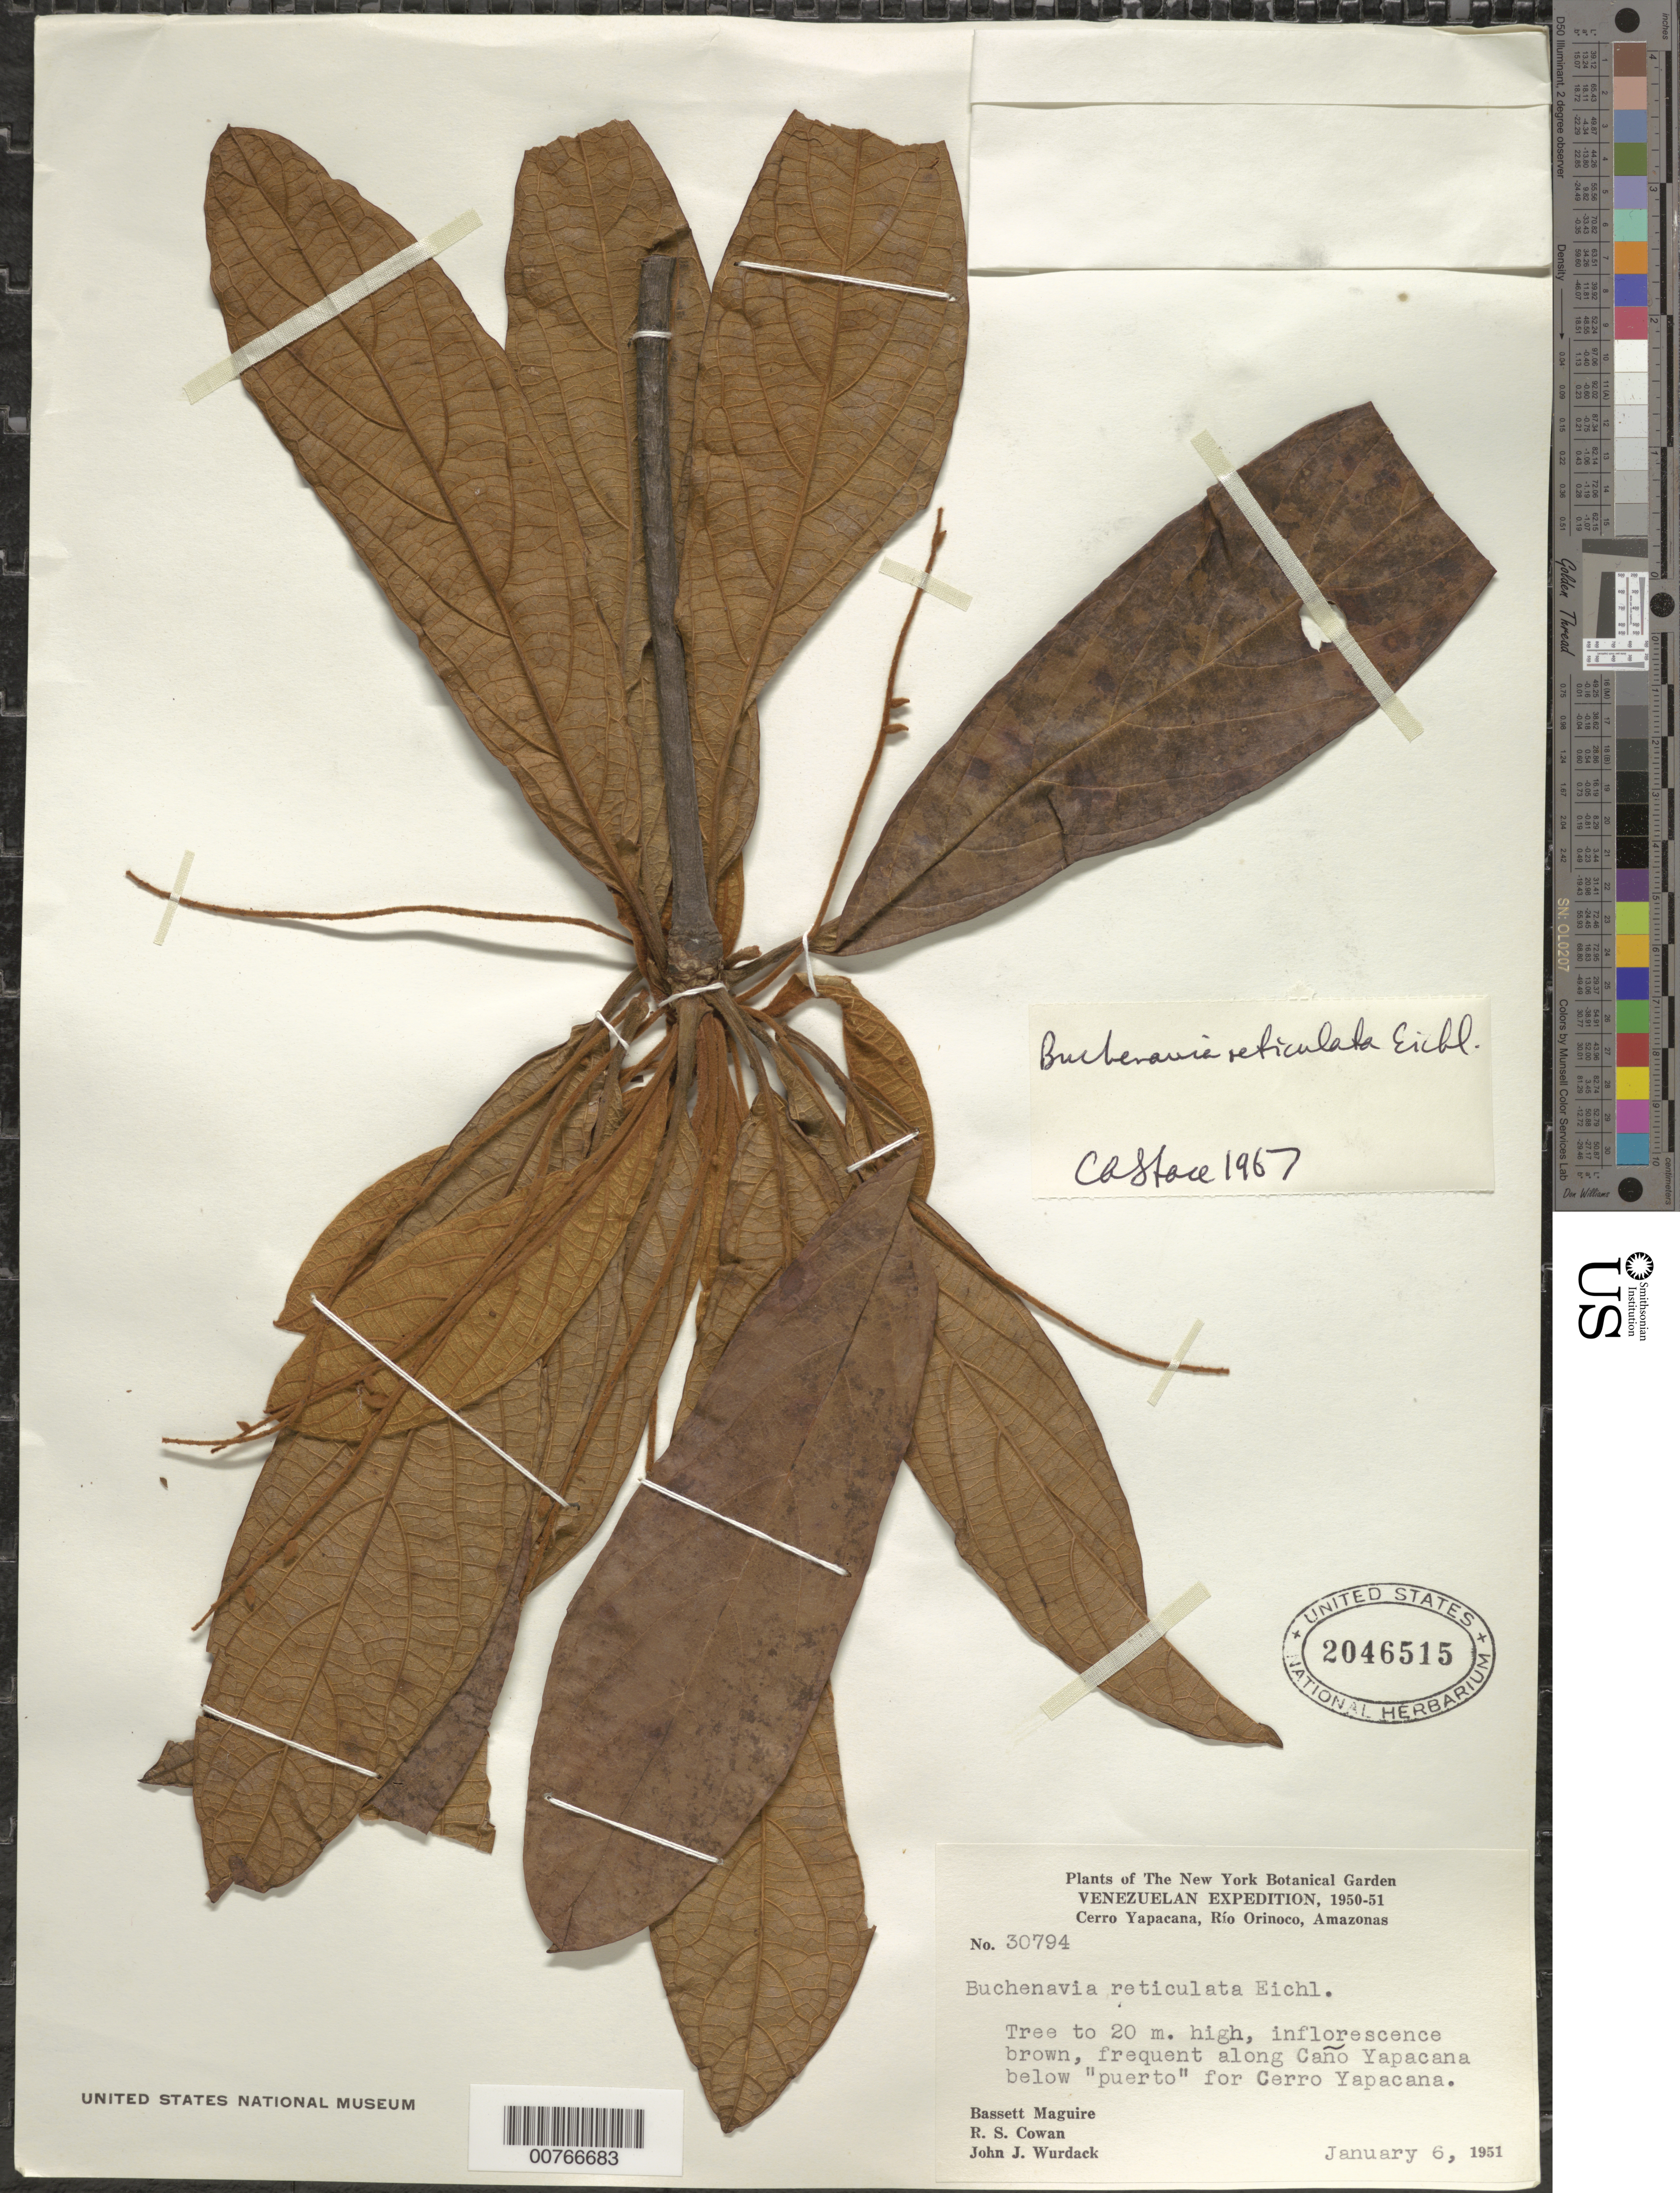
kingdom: Plantae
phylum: Tracheophyta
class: Magnoliopsida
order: Myrtales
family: Combretaceae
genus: Terminalia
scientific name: Terminalia pulcherrima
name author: (Exell & Stace) Gere & Boatwr.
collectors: B. Maguire, R. S. Cowan & J. J. Wurdack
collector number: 30794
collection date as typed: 6-Jan-51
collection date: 1951-01-06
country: Venezuela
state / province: Amazonas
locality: Caño Yapacána, below puerto for Cerro Yapacána, Río Orinoco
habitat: Along caño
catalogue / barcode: US 2046515